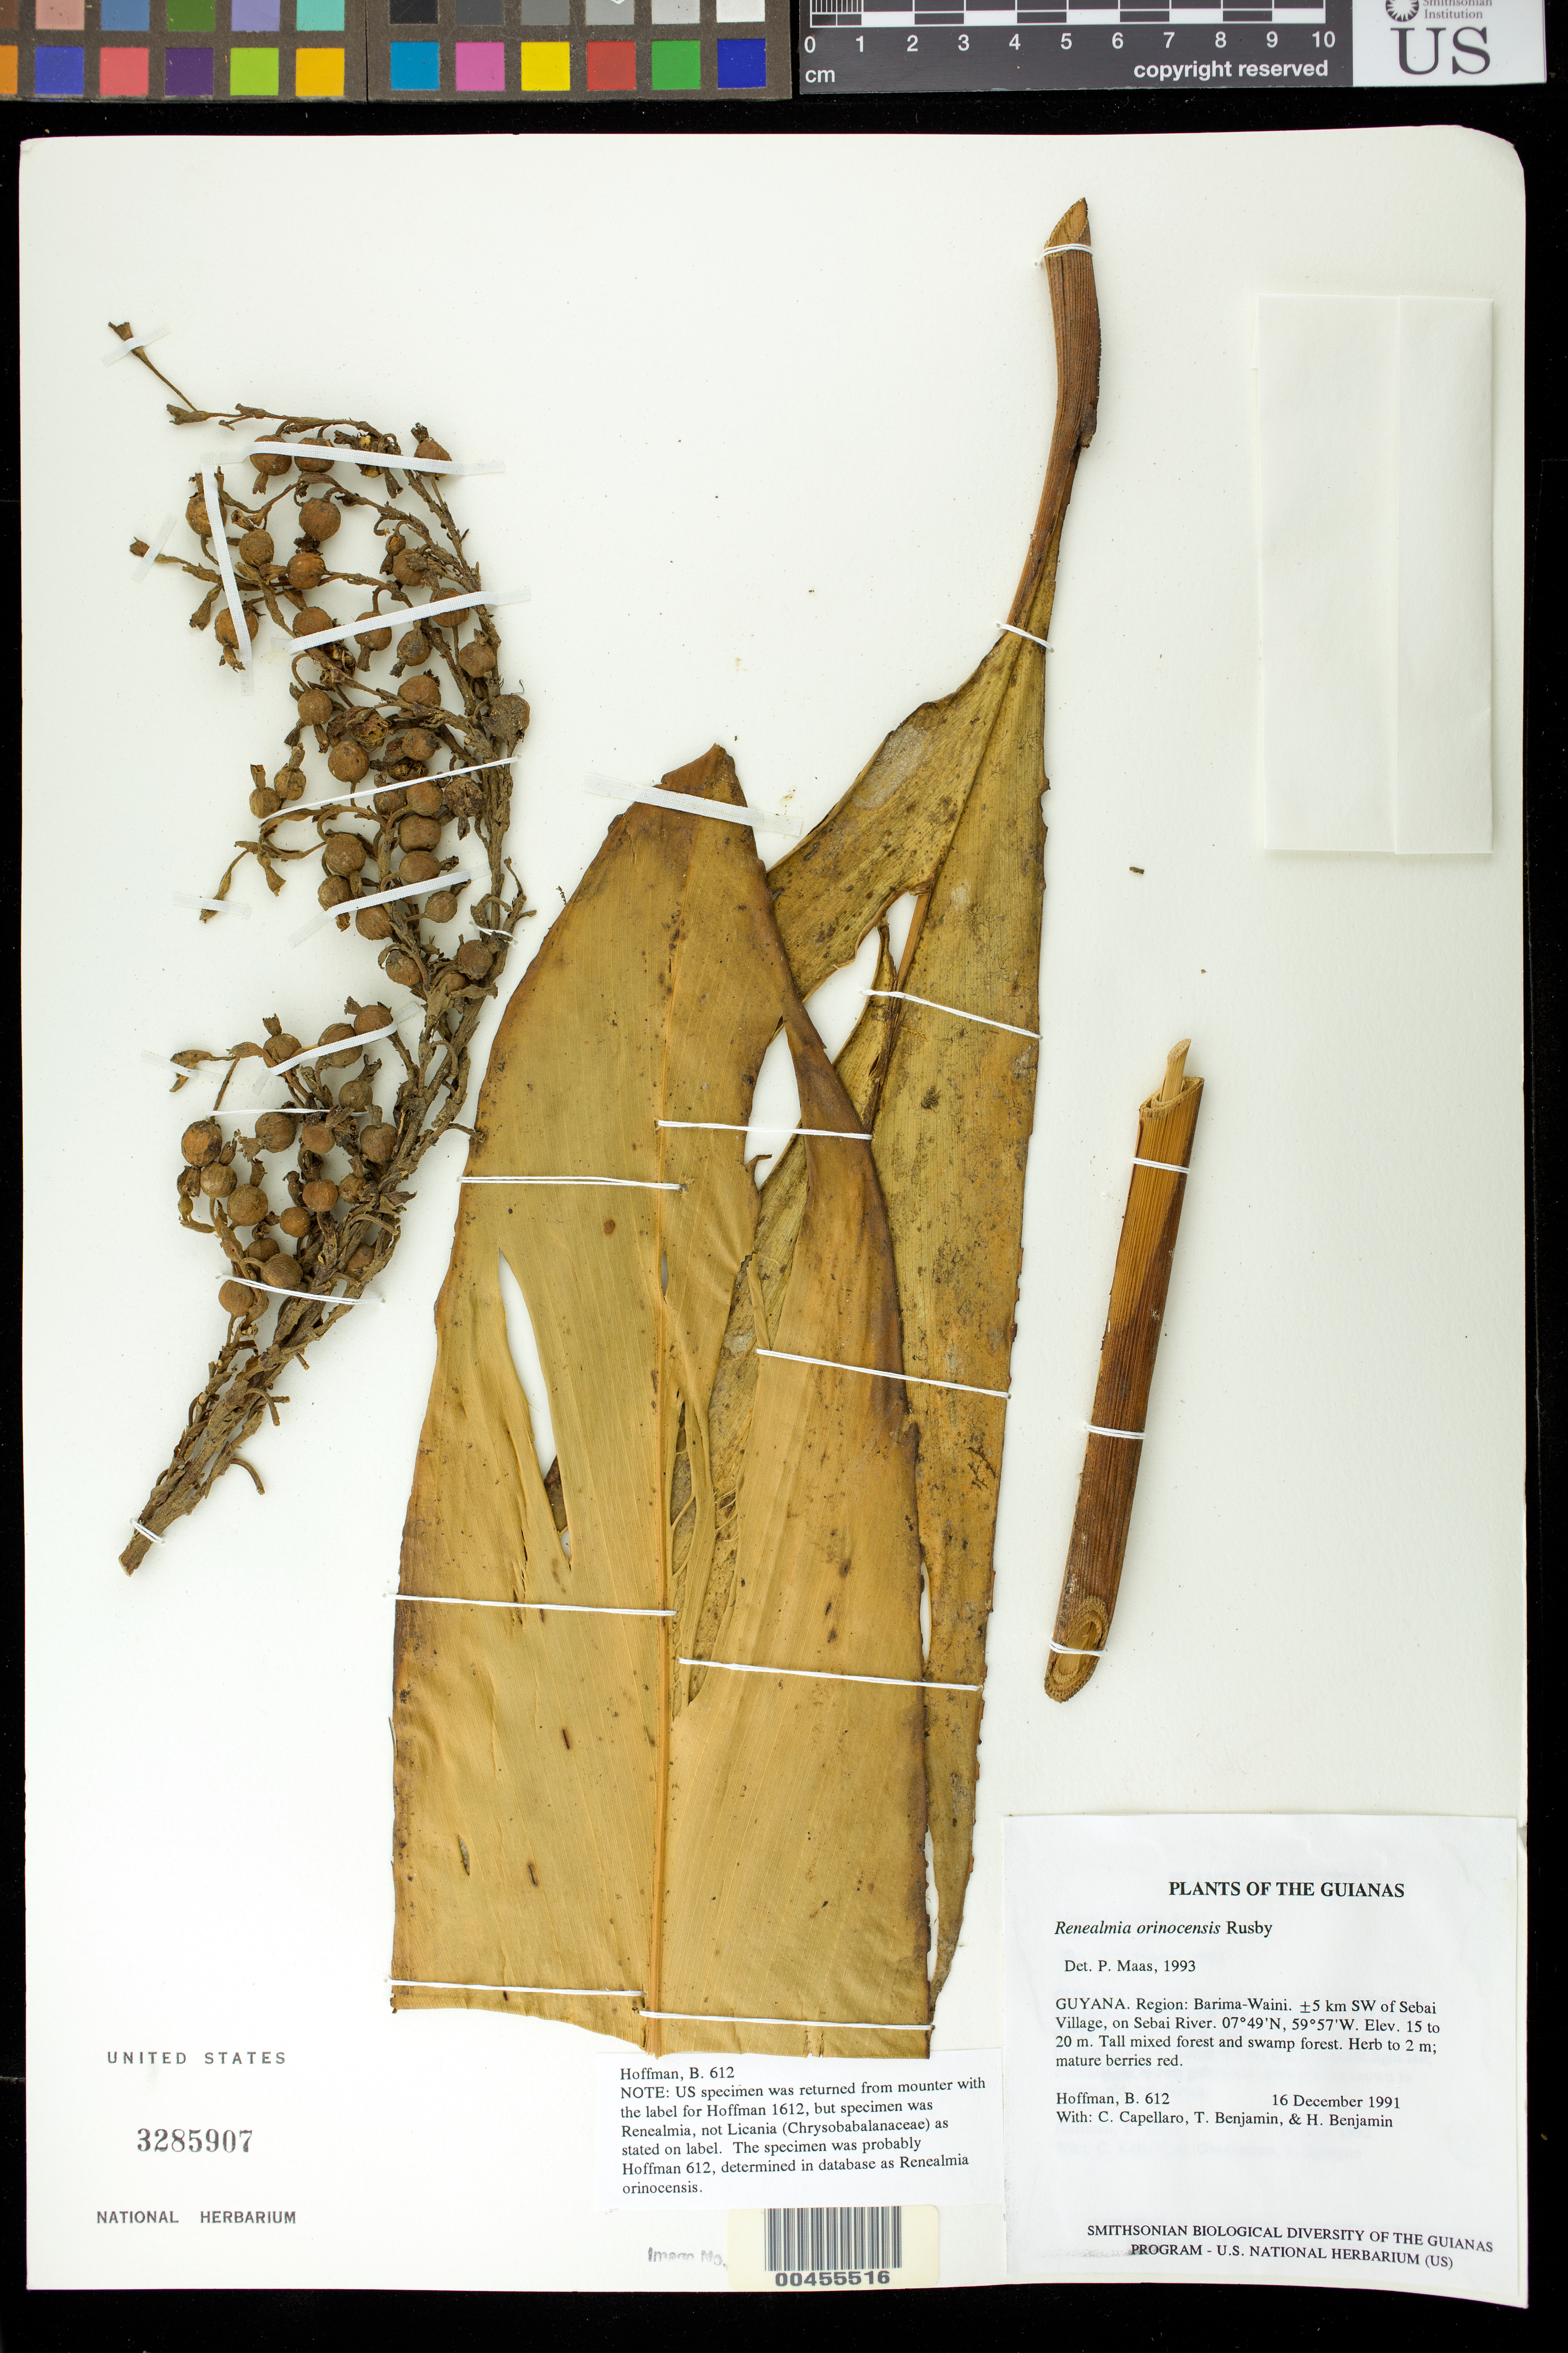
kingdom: Plantae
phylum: Tracheophyta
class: Liliopsida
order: Zingiberales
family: Zingiberaceae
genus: Renealmia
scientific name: Renealmia orinocensis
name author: Rusby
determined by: Maas, Paul J. M.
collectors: B. Hoffman, C. Capellaro, T. Benjamin & H. Benjamin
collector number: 612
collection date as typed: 16 December 1991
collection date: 1991-12-16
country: Guyana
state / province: Barima-Waini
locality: ±5 km SW of Sebai Village, on Sebai River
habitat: Tall mixed forest and swamp forest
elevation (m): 15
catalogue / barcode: US 3285907